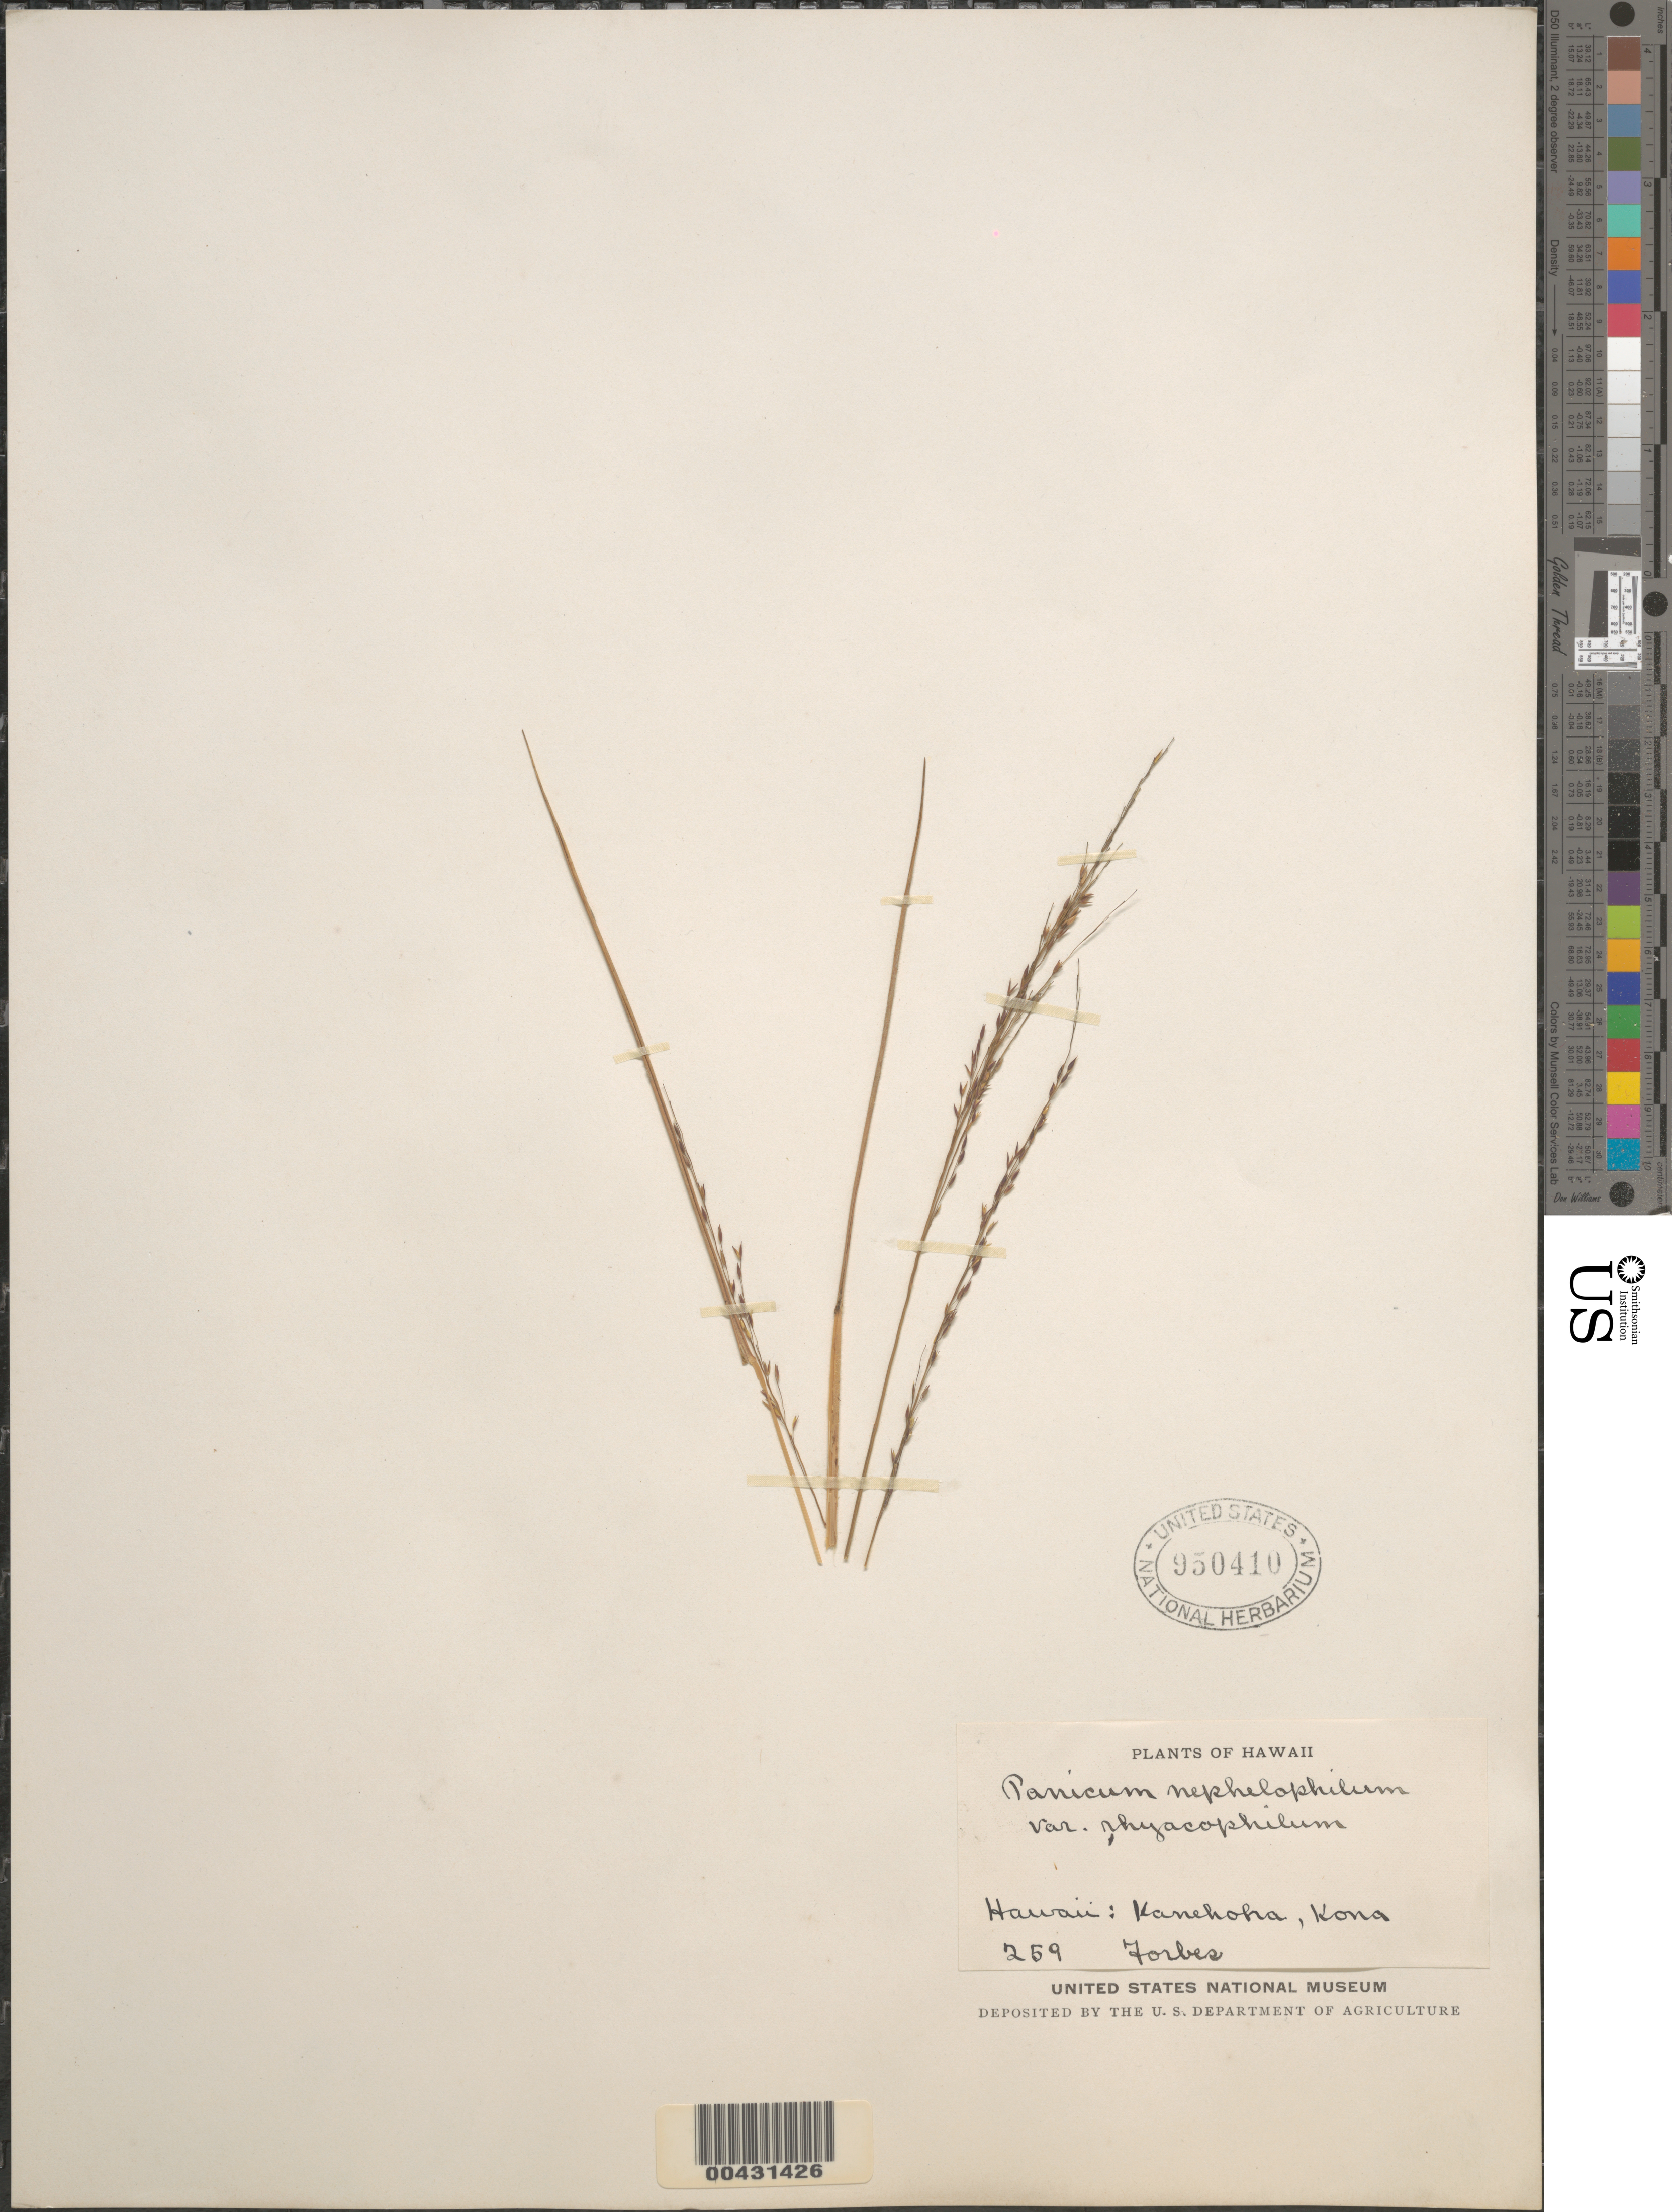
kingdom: Plantae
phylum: Tracheophyta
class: Liliopsida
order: Poales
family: Poaceae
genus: Panicum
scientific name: Panicum tenuifolium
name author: Hook. & Arn.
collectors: C. N. Forbes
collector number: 259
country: United States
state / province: Hawaii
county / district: Hawaii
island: Hawaii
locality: Kanehaha, Kona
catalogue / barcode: US 950410